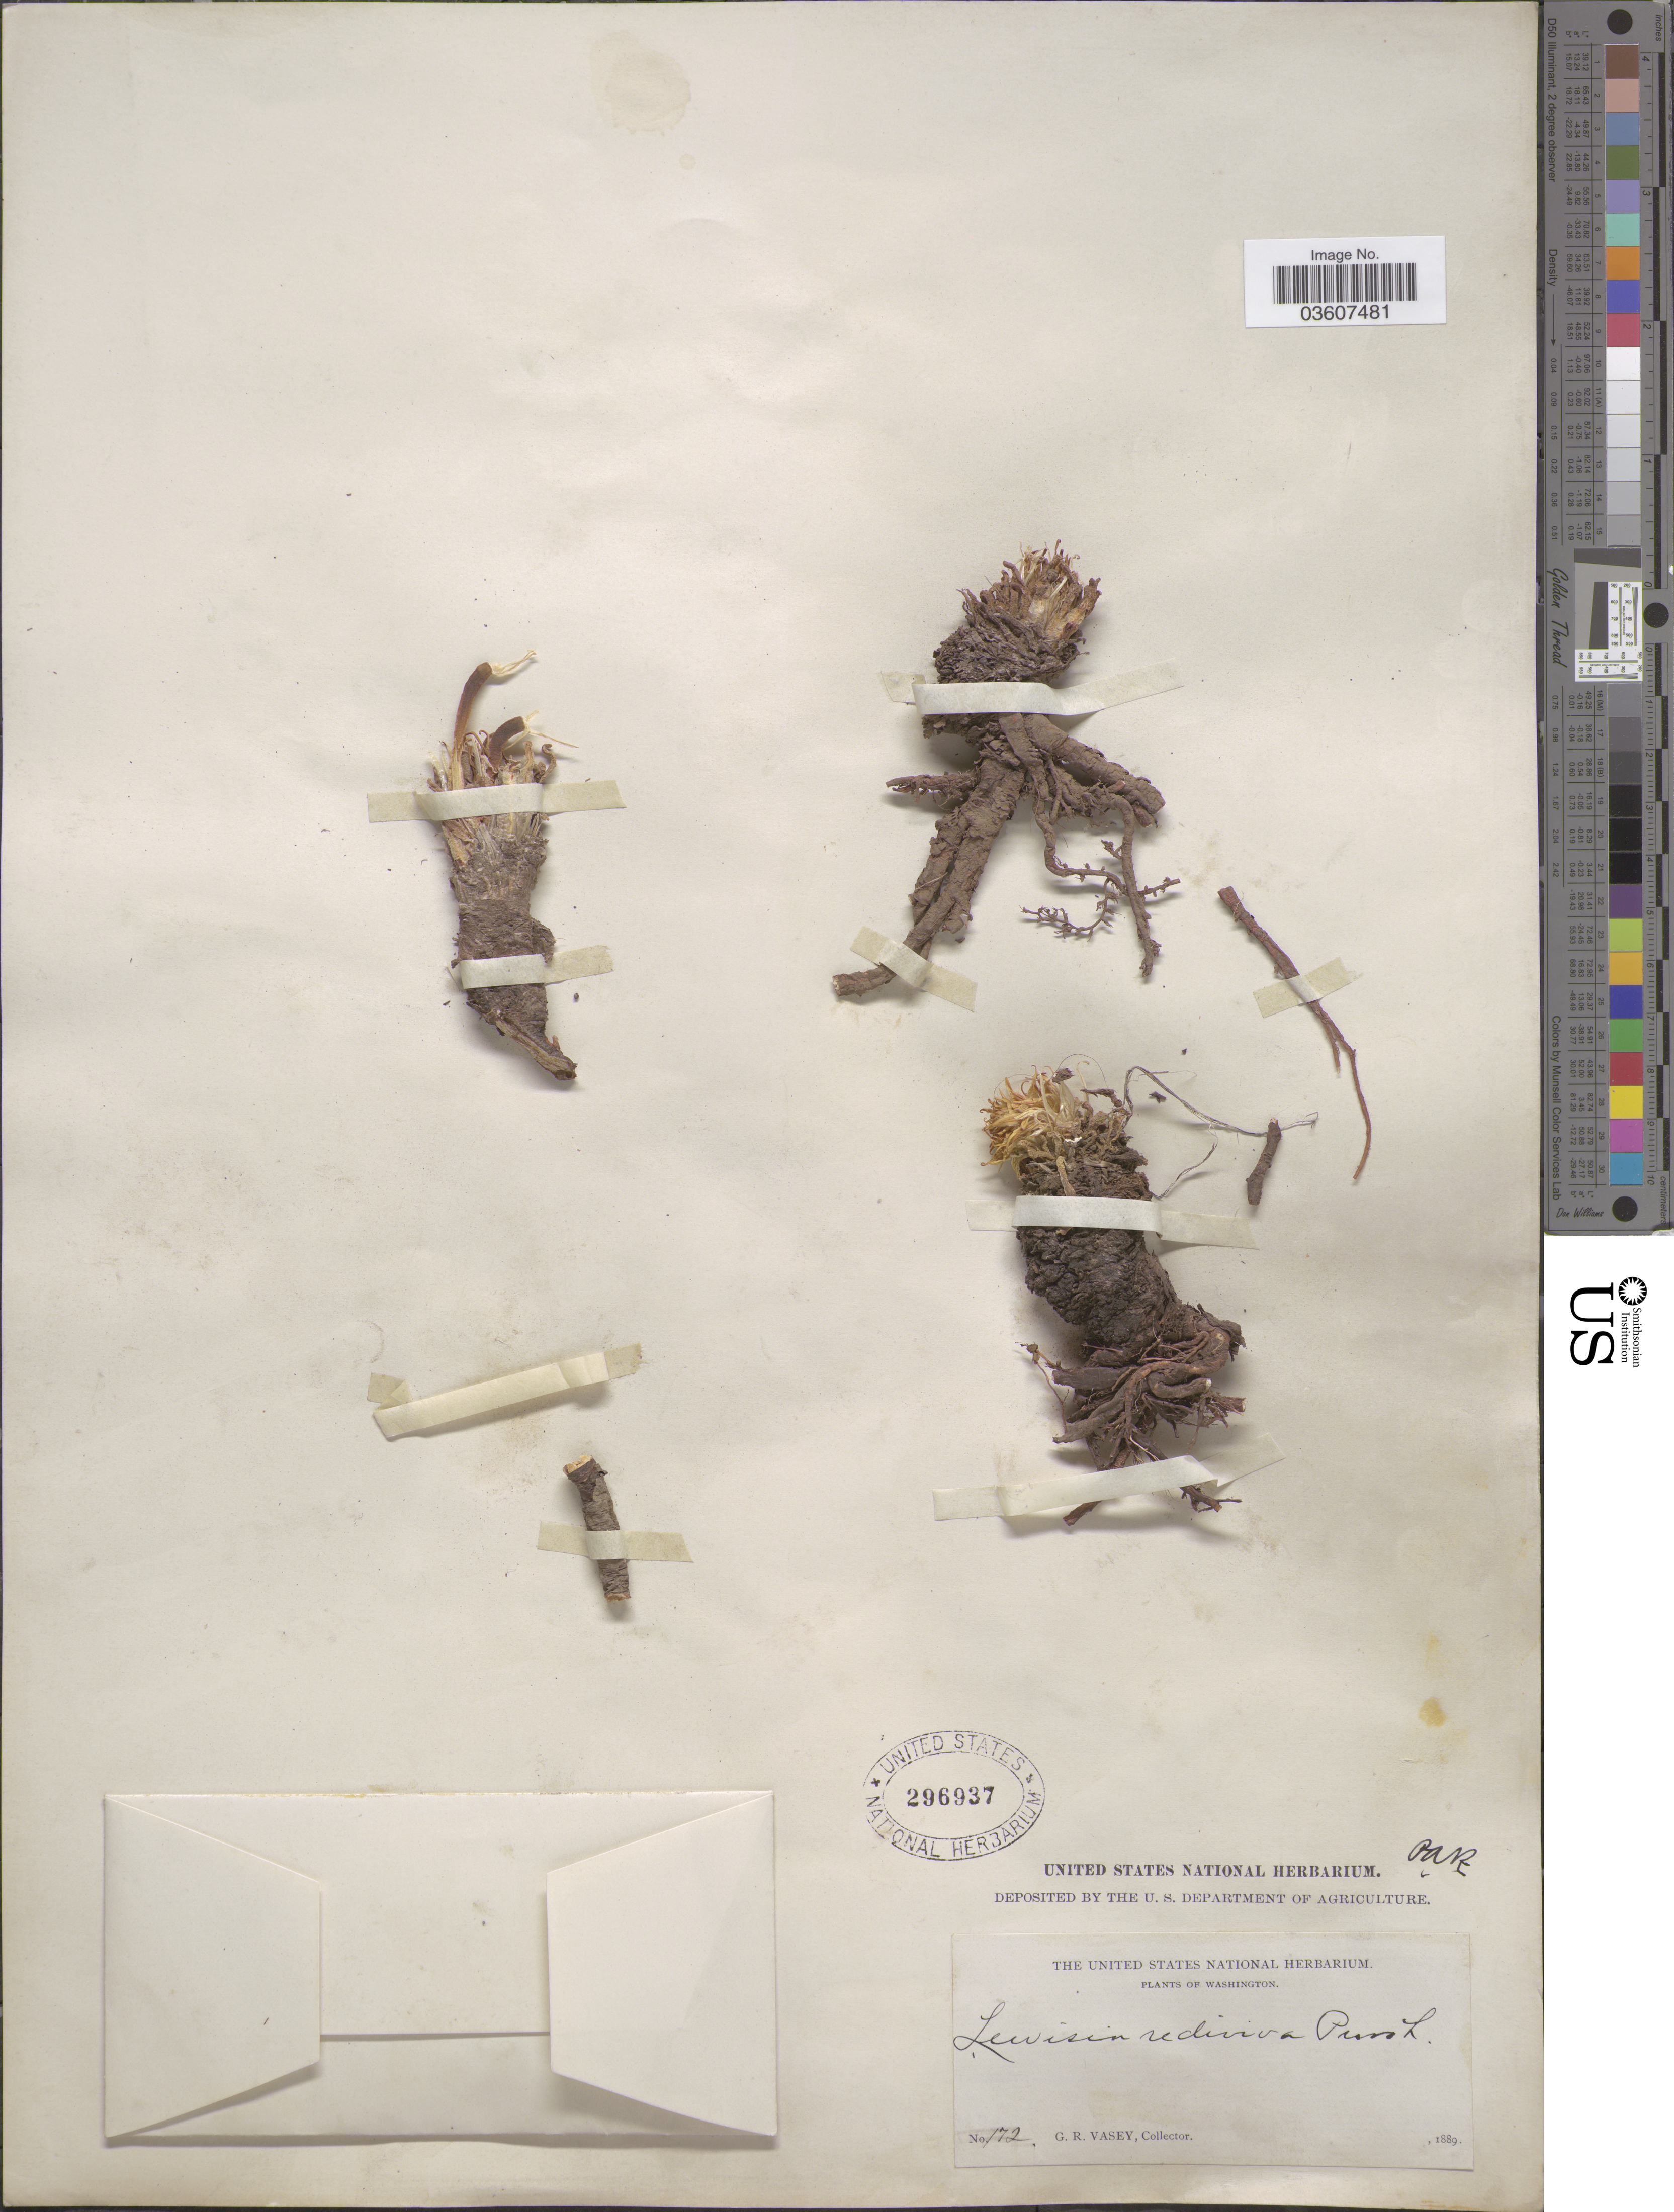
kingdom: Plantae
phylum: Tracheophyta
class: Magnoliopsida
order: Caryophyllales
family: Montiaceae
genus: Lewisia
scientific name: Lewisia rediviva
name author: Pursh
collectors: G. R. Vasey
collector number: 172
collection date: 1889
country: United States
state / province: Washington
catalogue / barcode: US 296937